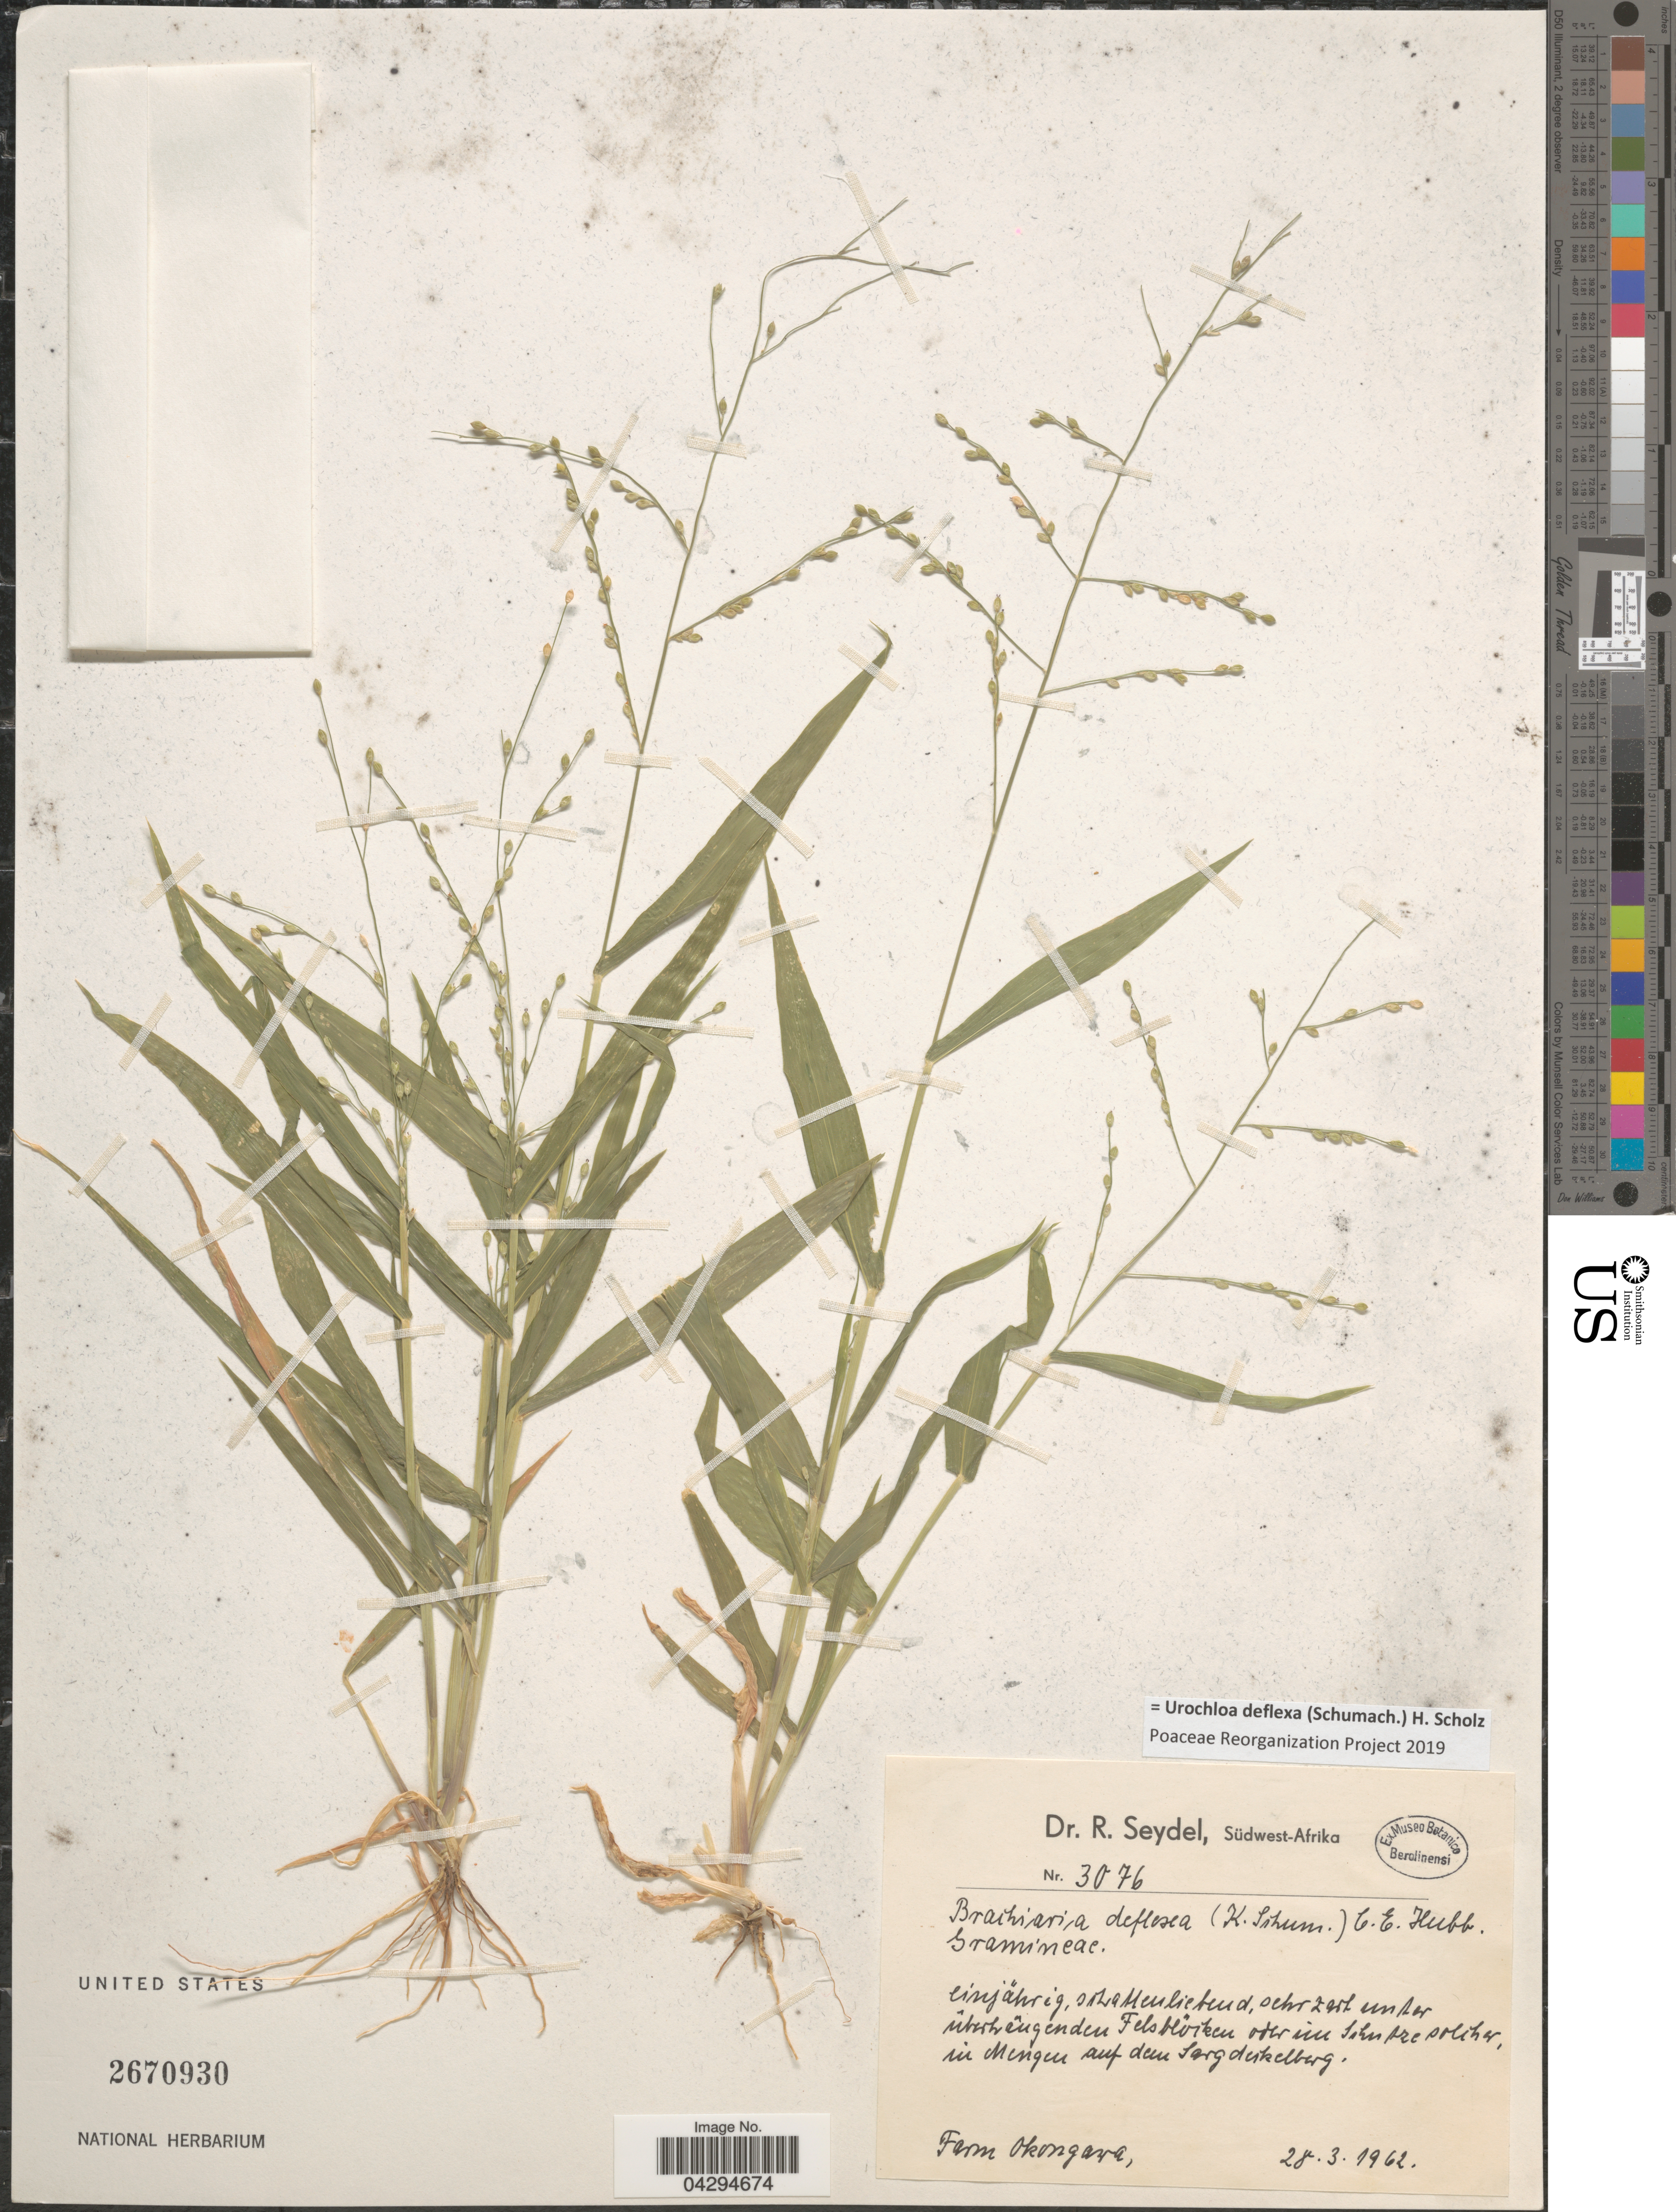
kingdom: Plantae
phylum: Tracheophyta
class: Liliopsida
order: Poales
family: Poaceae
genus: Urochloa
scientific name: Urochloa deflexa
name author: (Schumach.) H. Scholz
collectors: R. Seydel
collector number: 3076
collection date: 1962-03-28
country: Namibia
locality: Südwest-Afrika. Farm Okongawa.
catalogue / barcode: US 2670930